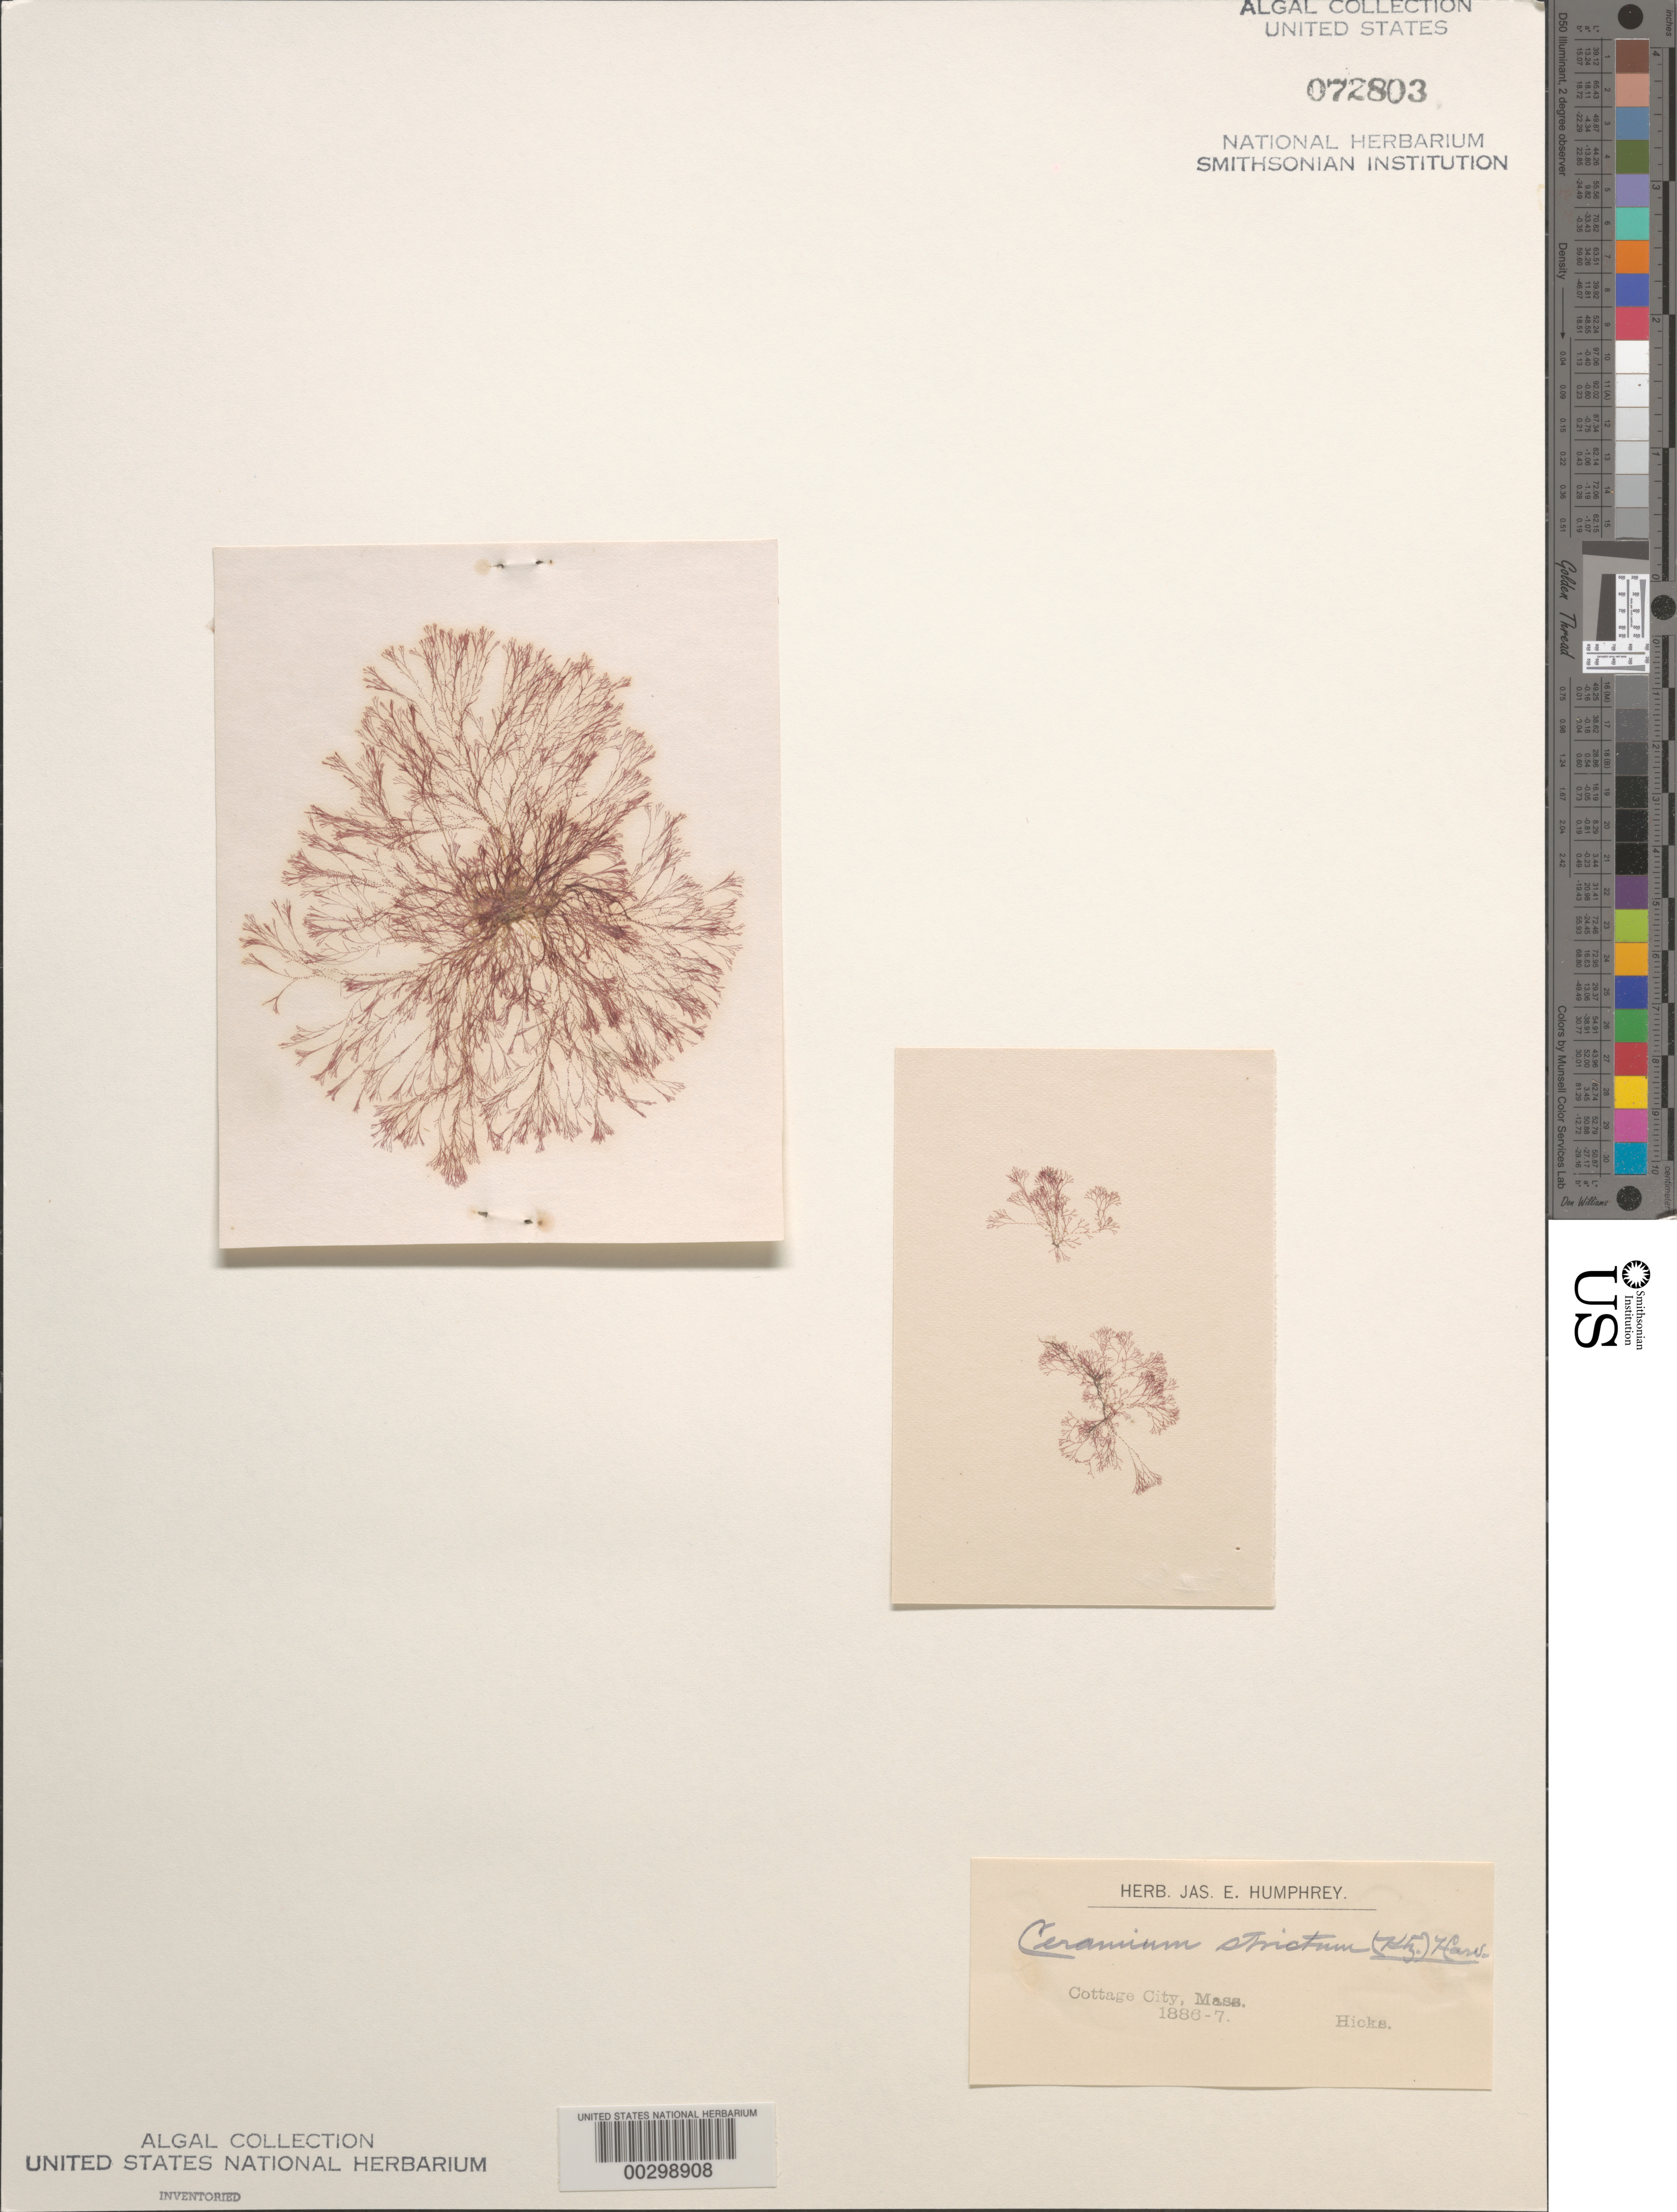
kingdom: Plantae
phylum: Rhodophyta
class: Florideophyceae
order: Ceramiales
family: Ceramiaceae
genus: Ceramium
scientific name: Ceramium strictum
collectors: -. Hicks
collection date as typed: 1886 to -- --- 1887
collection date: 1886/1887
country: United States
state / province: Massachusetts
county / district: Dukes County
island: Martha's Vineyard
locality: Cottage City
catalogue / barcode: US 72803